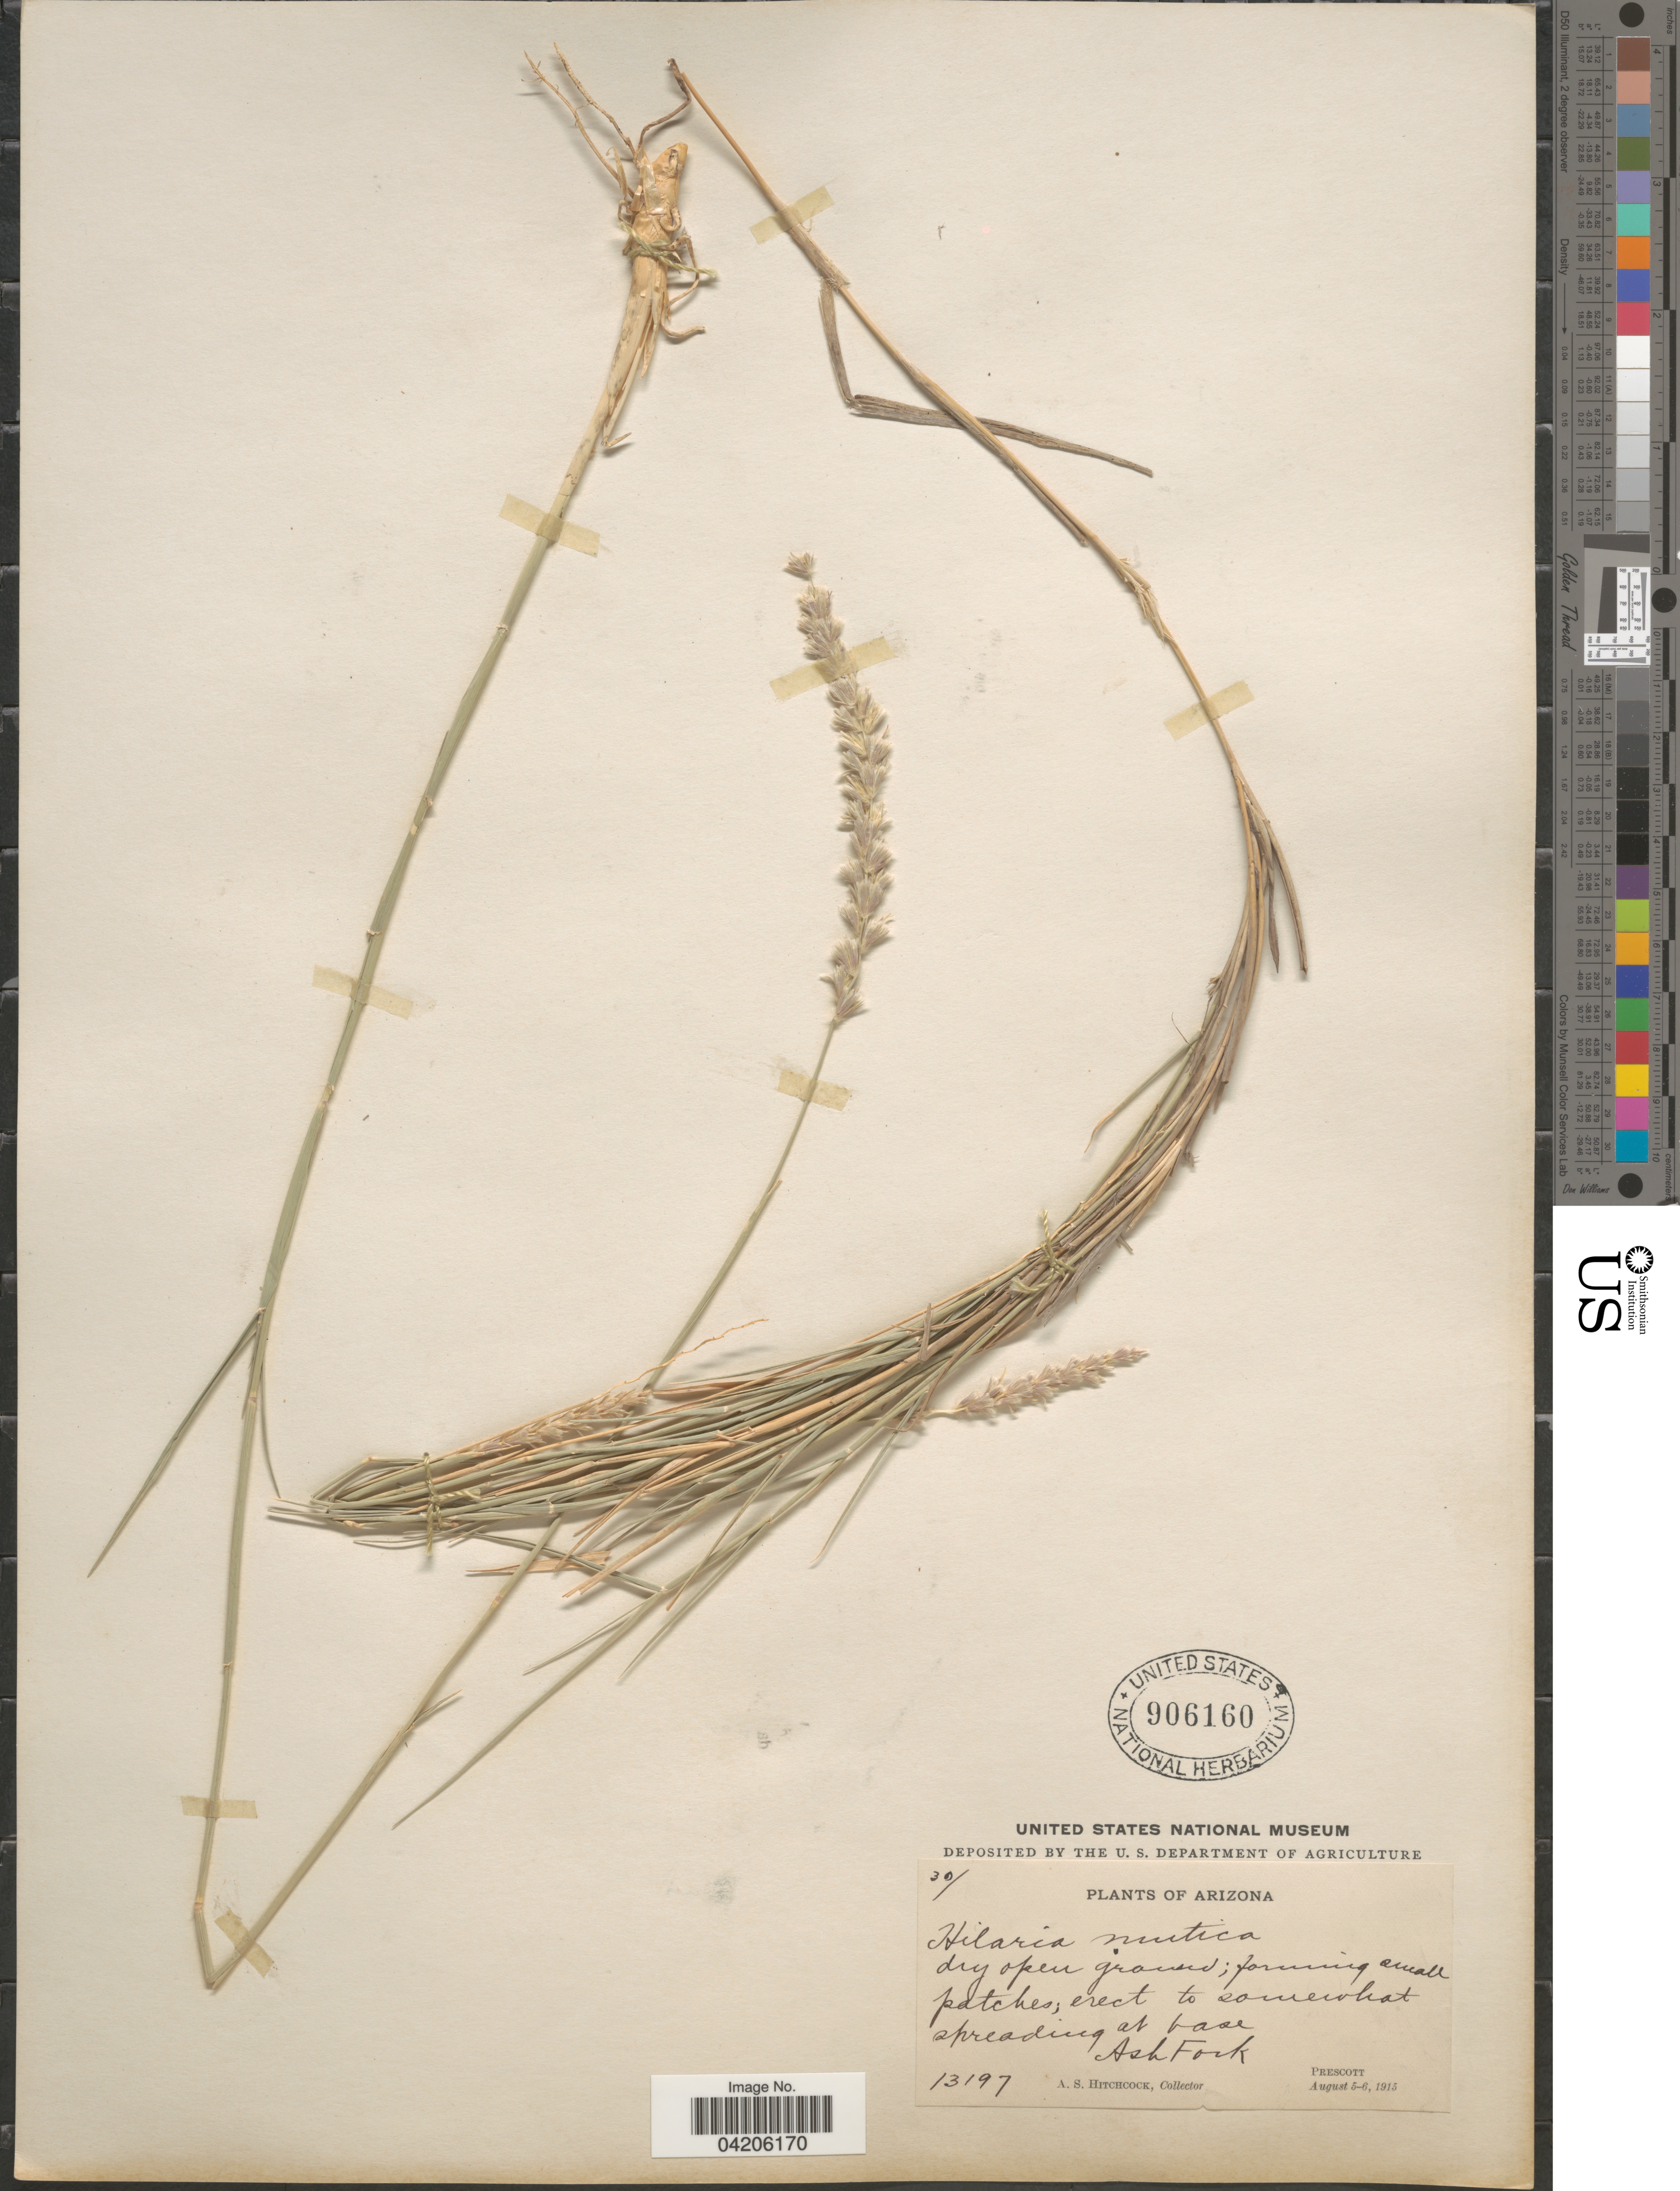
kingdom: Plantae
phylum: Tracheophyta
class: Liliopsida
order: Poales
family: Poaceae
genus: Hilaria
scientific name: Hilaria mutica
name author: (Buckley) Benth.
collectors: A. S. Hitchcock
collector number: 13197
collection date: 1915-08-05/1915-08-06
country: United States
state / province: Arizona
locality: Ash Fork. Prescott.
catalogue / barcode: US 906160